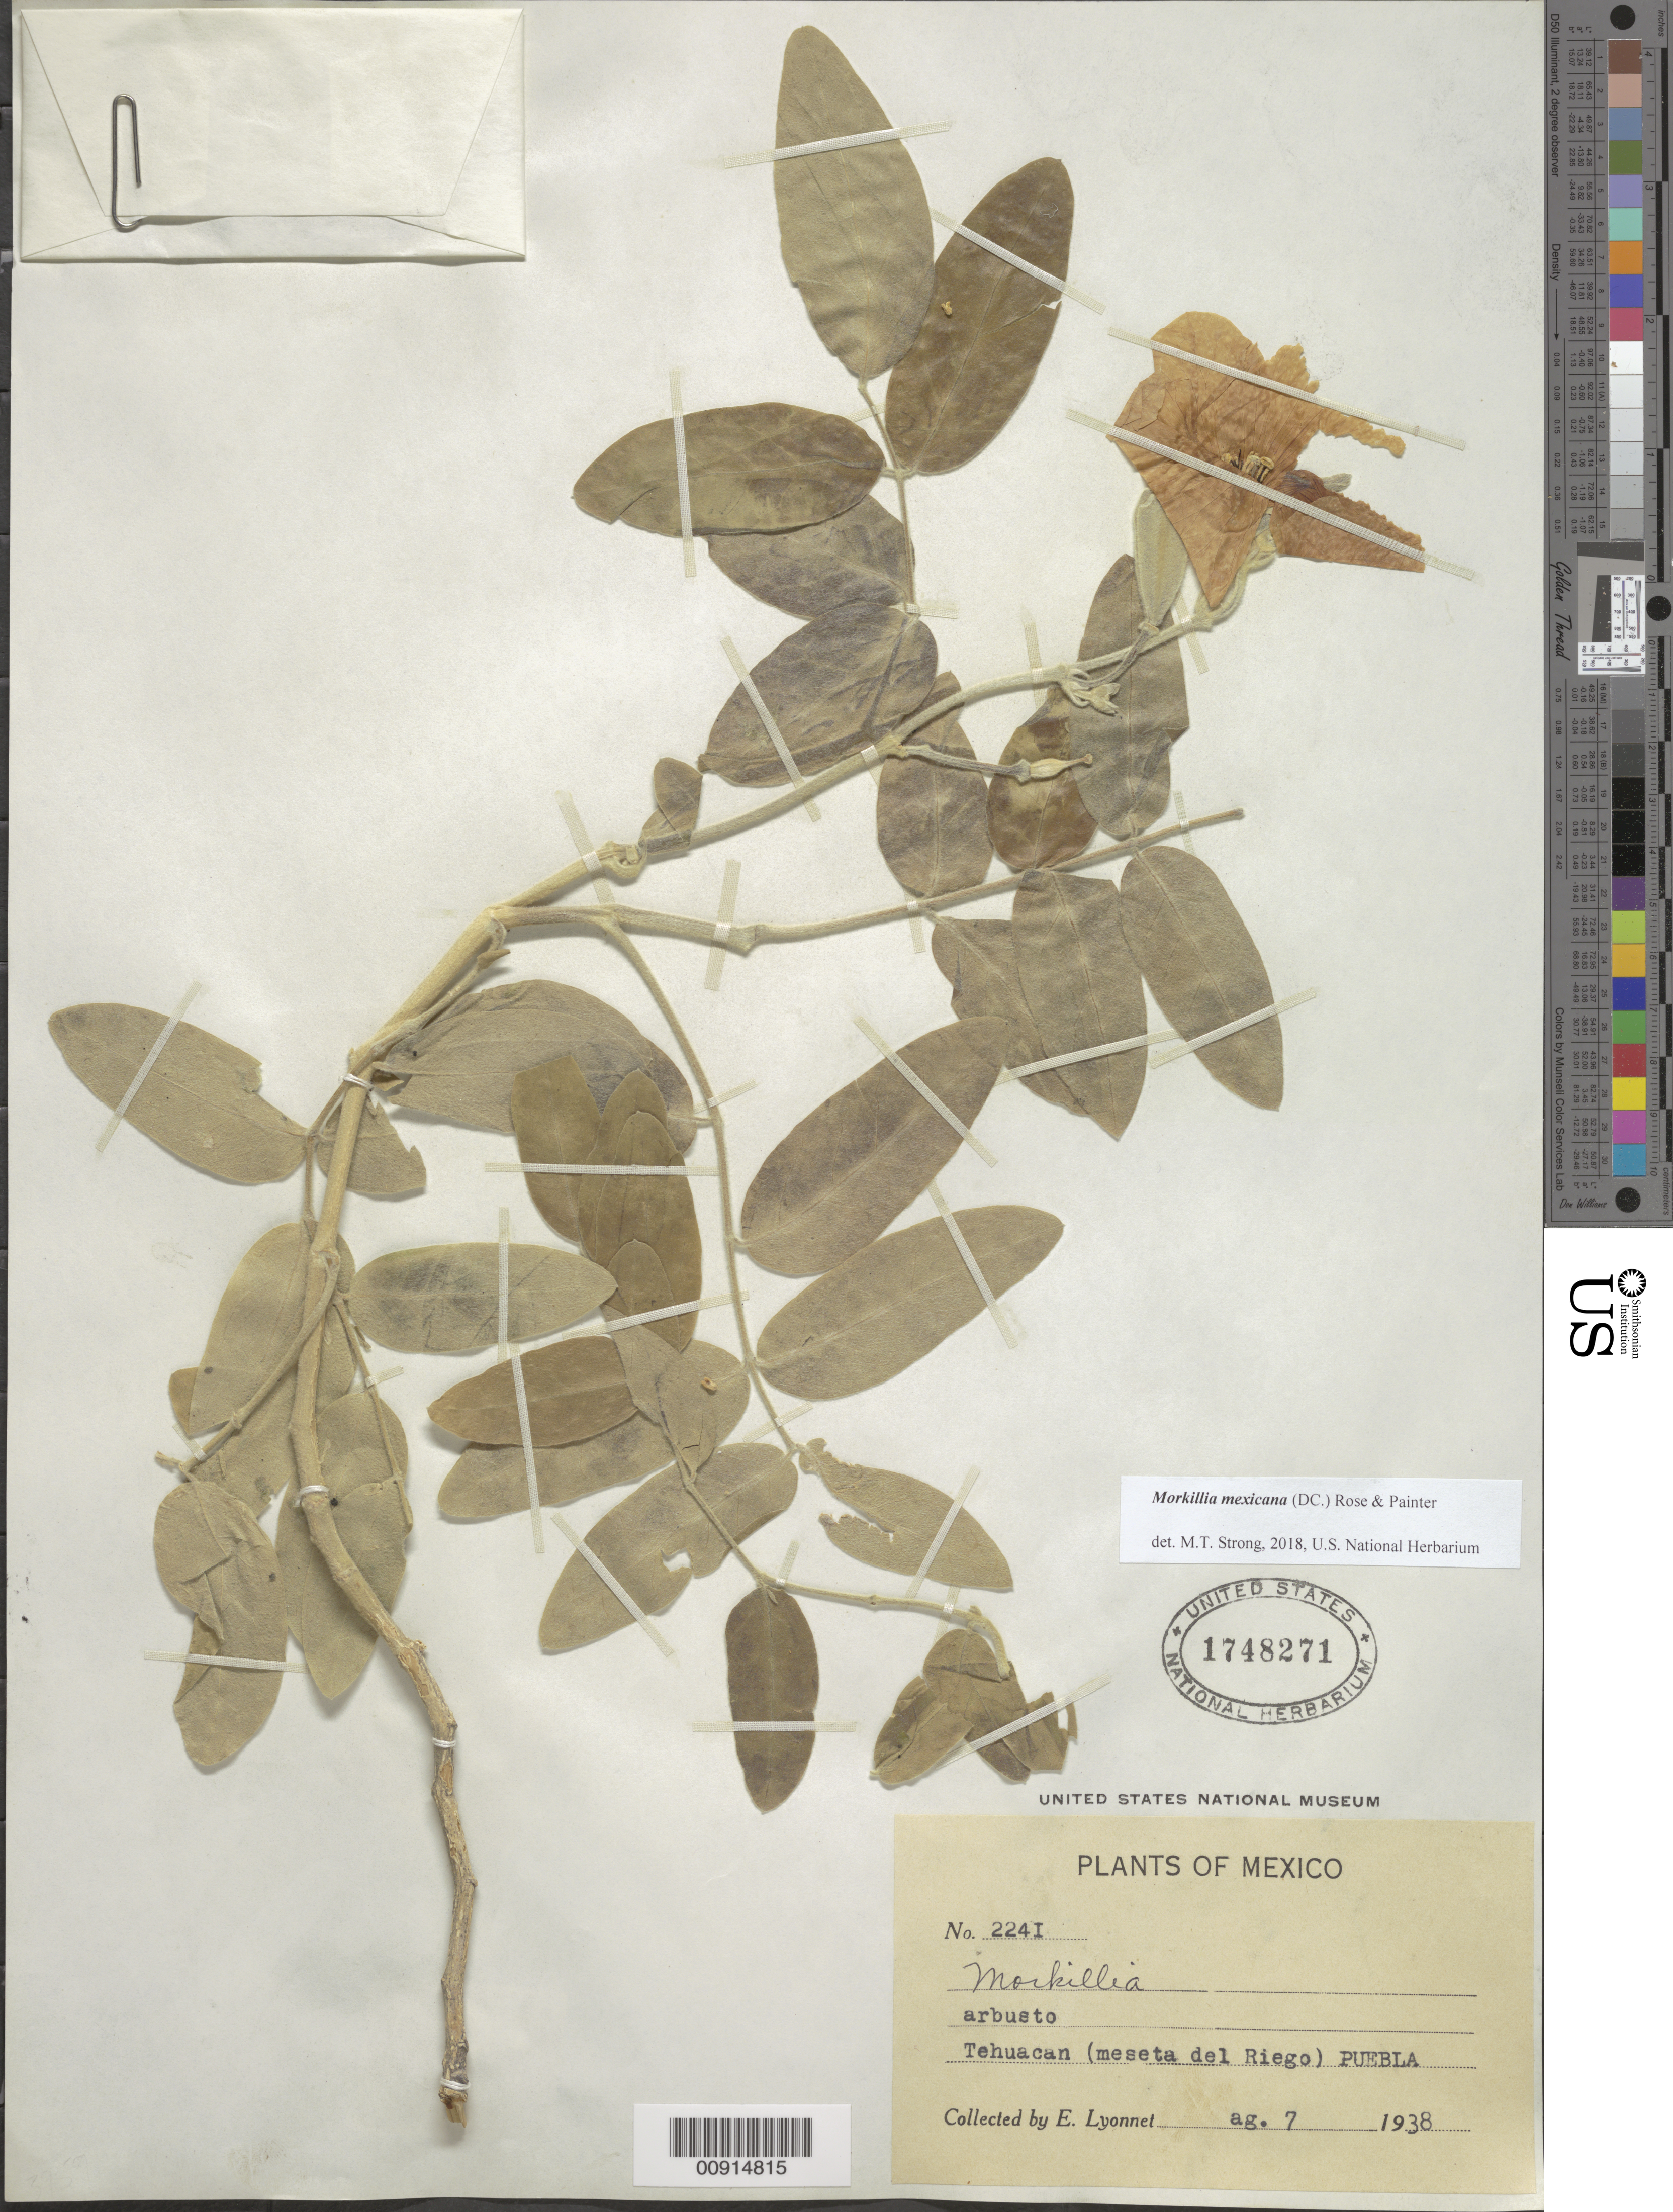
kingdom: Plantae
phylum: Tracheophyta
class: Magnoliopsida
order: Zygophyllales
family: Zygophyllaceae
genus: Morkillia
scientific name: Morkillia mexicana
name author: (Moc. & Sessé ex DC.) Rose & Painter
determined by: Strong, Mark T., (BOT), Smithsonian Institution - National Museum of Natural History (UNITED STATES)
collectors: Bro. E. Lyonnet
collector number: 2241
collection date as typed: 07 Aug 1938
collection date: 1938-08-07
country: Mexico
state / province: Puebla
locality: Tehuacán (meseta del Riego) Puebla.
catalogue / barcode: US 1748271